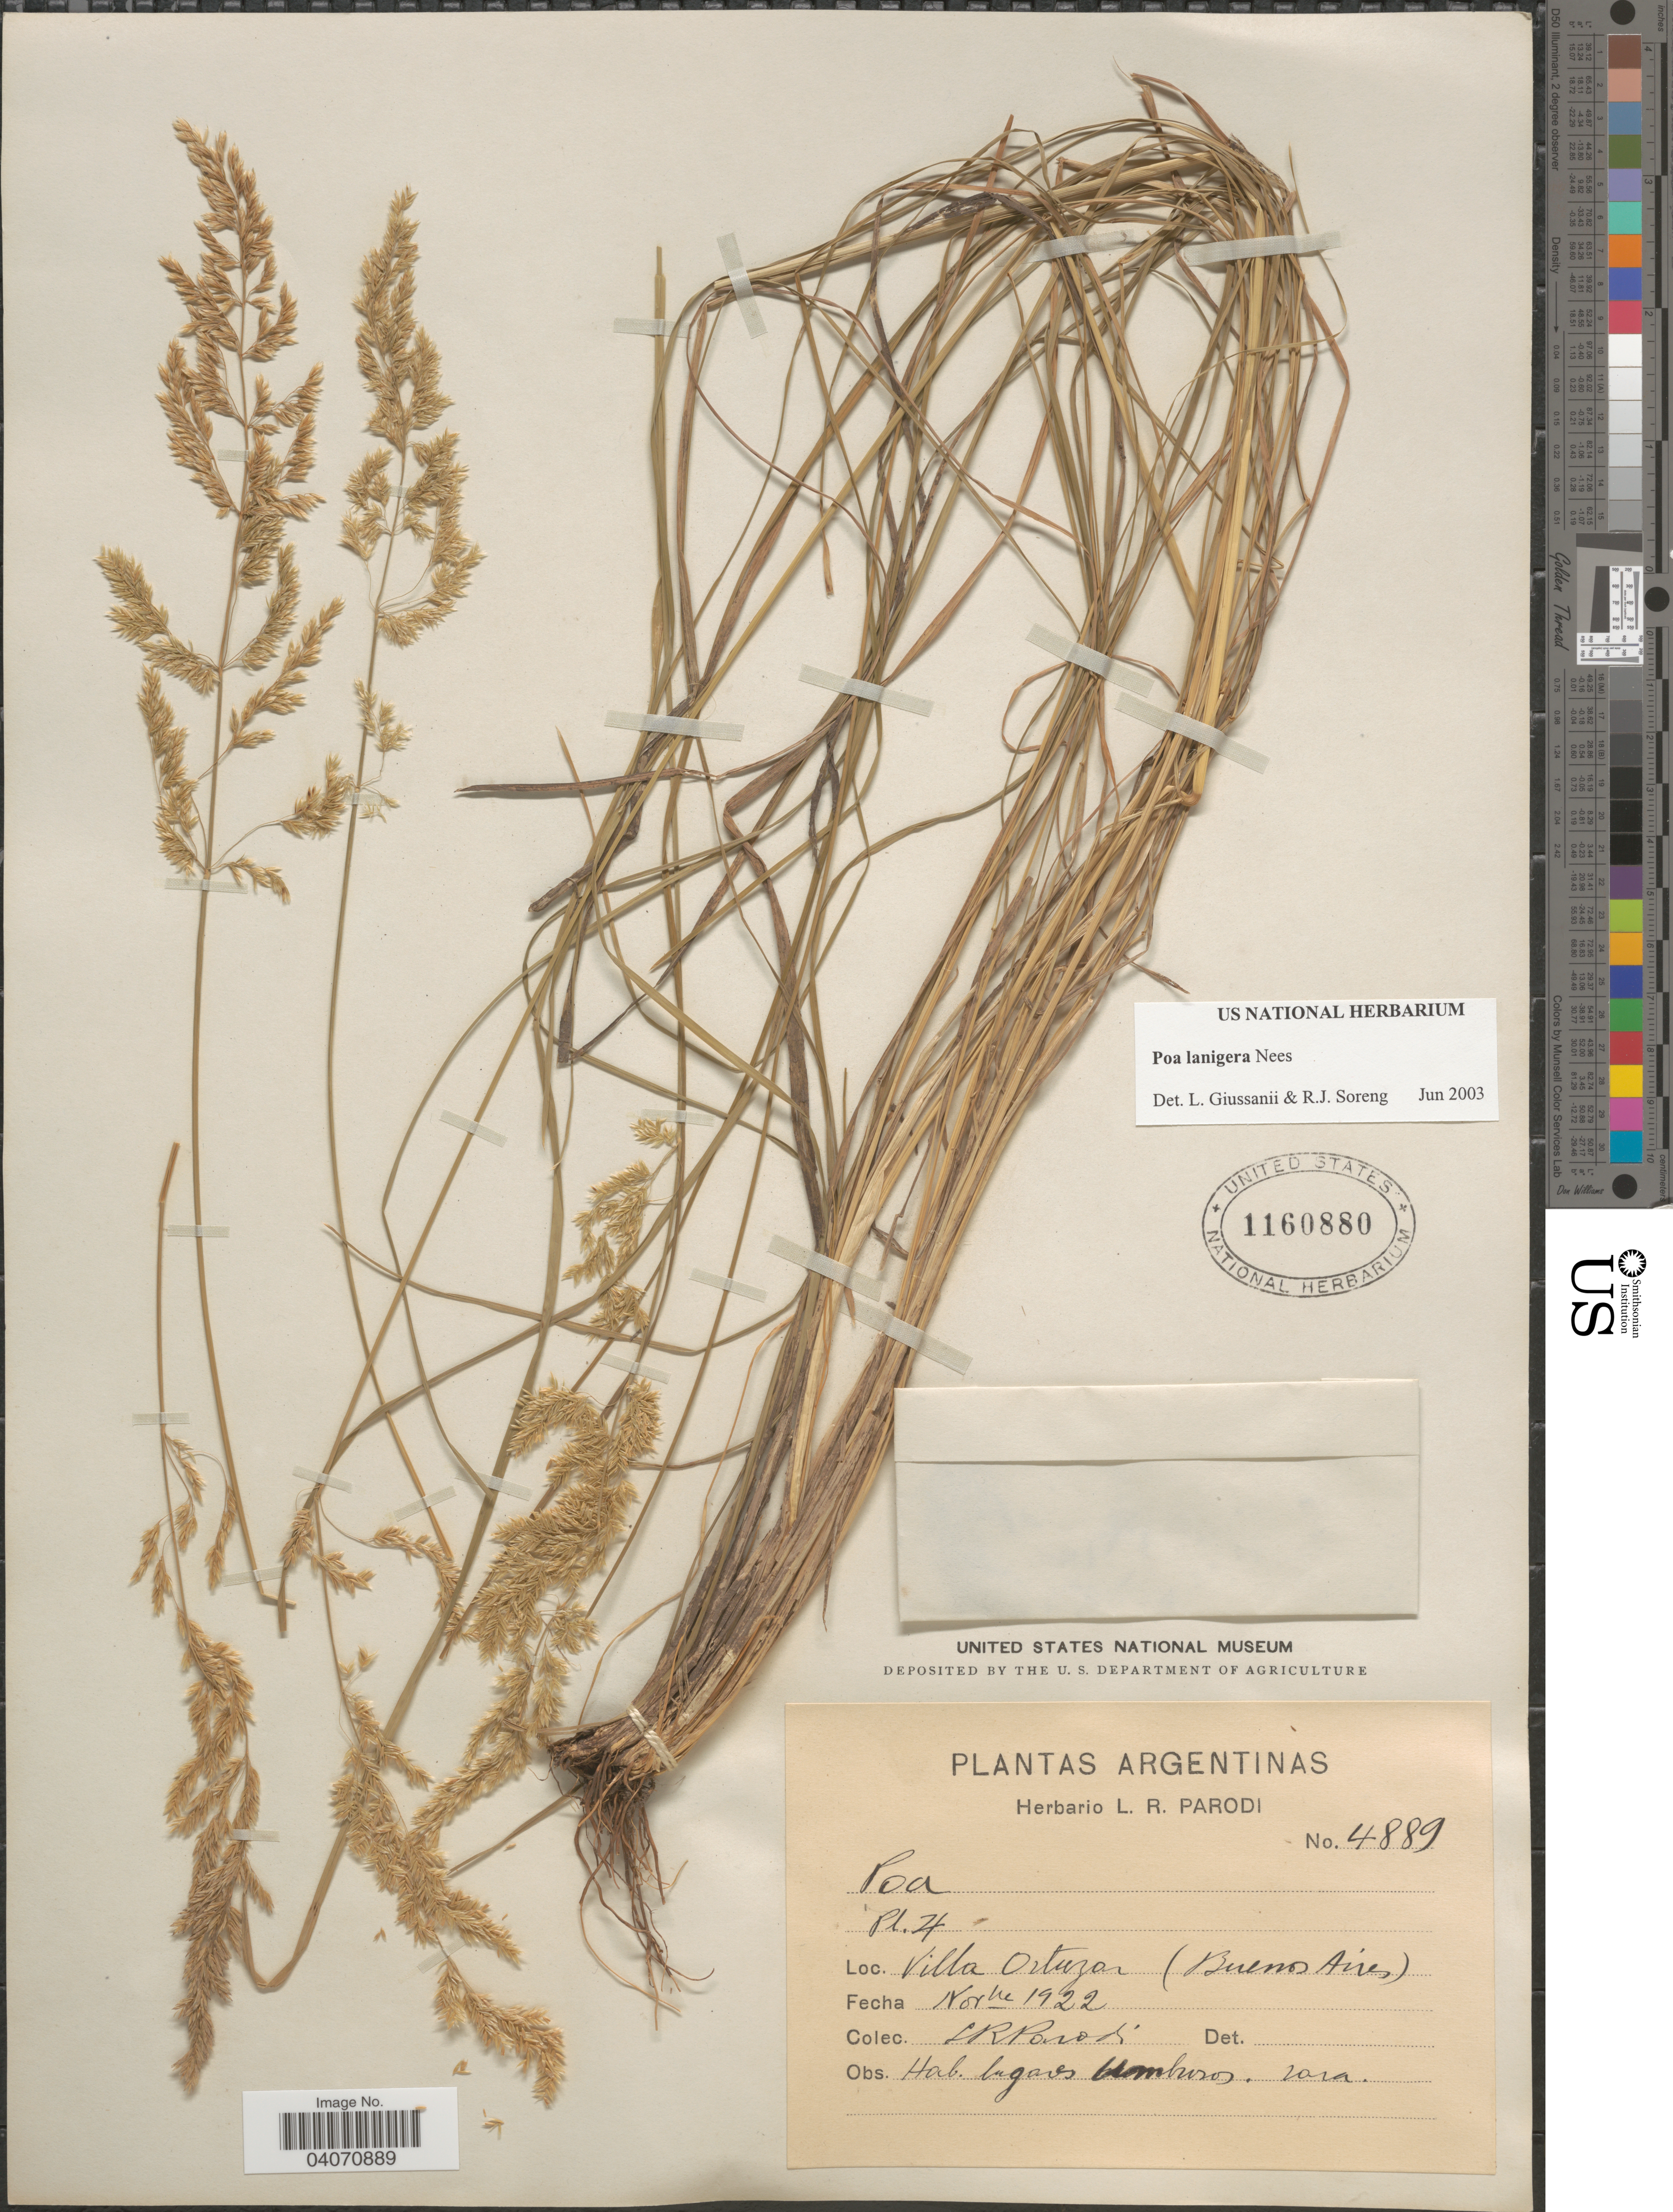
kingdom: Plantae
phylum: Tracheophyta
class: Liliopsida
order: Poales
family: Poaceae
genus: Poa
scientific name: Poa lanigera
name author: Nees in Mart.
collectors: L. R. Parodi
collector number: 4889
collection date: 1922-11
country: Argentina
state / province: Buenos Aires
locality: Villa Ortuzar.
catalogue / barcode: US 1160880